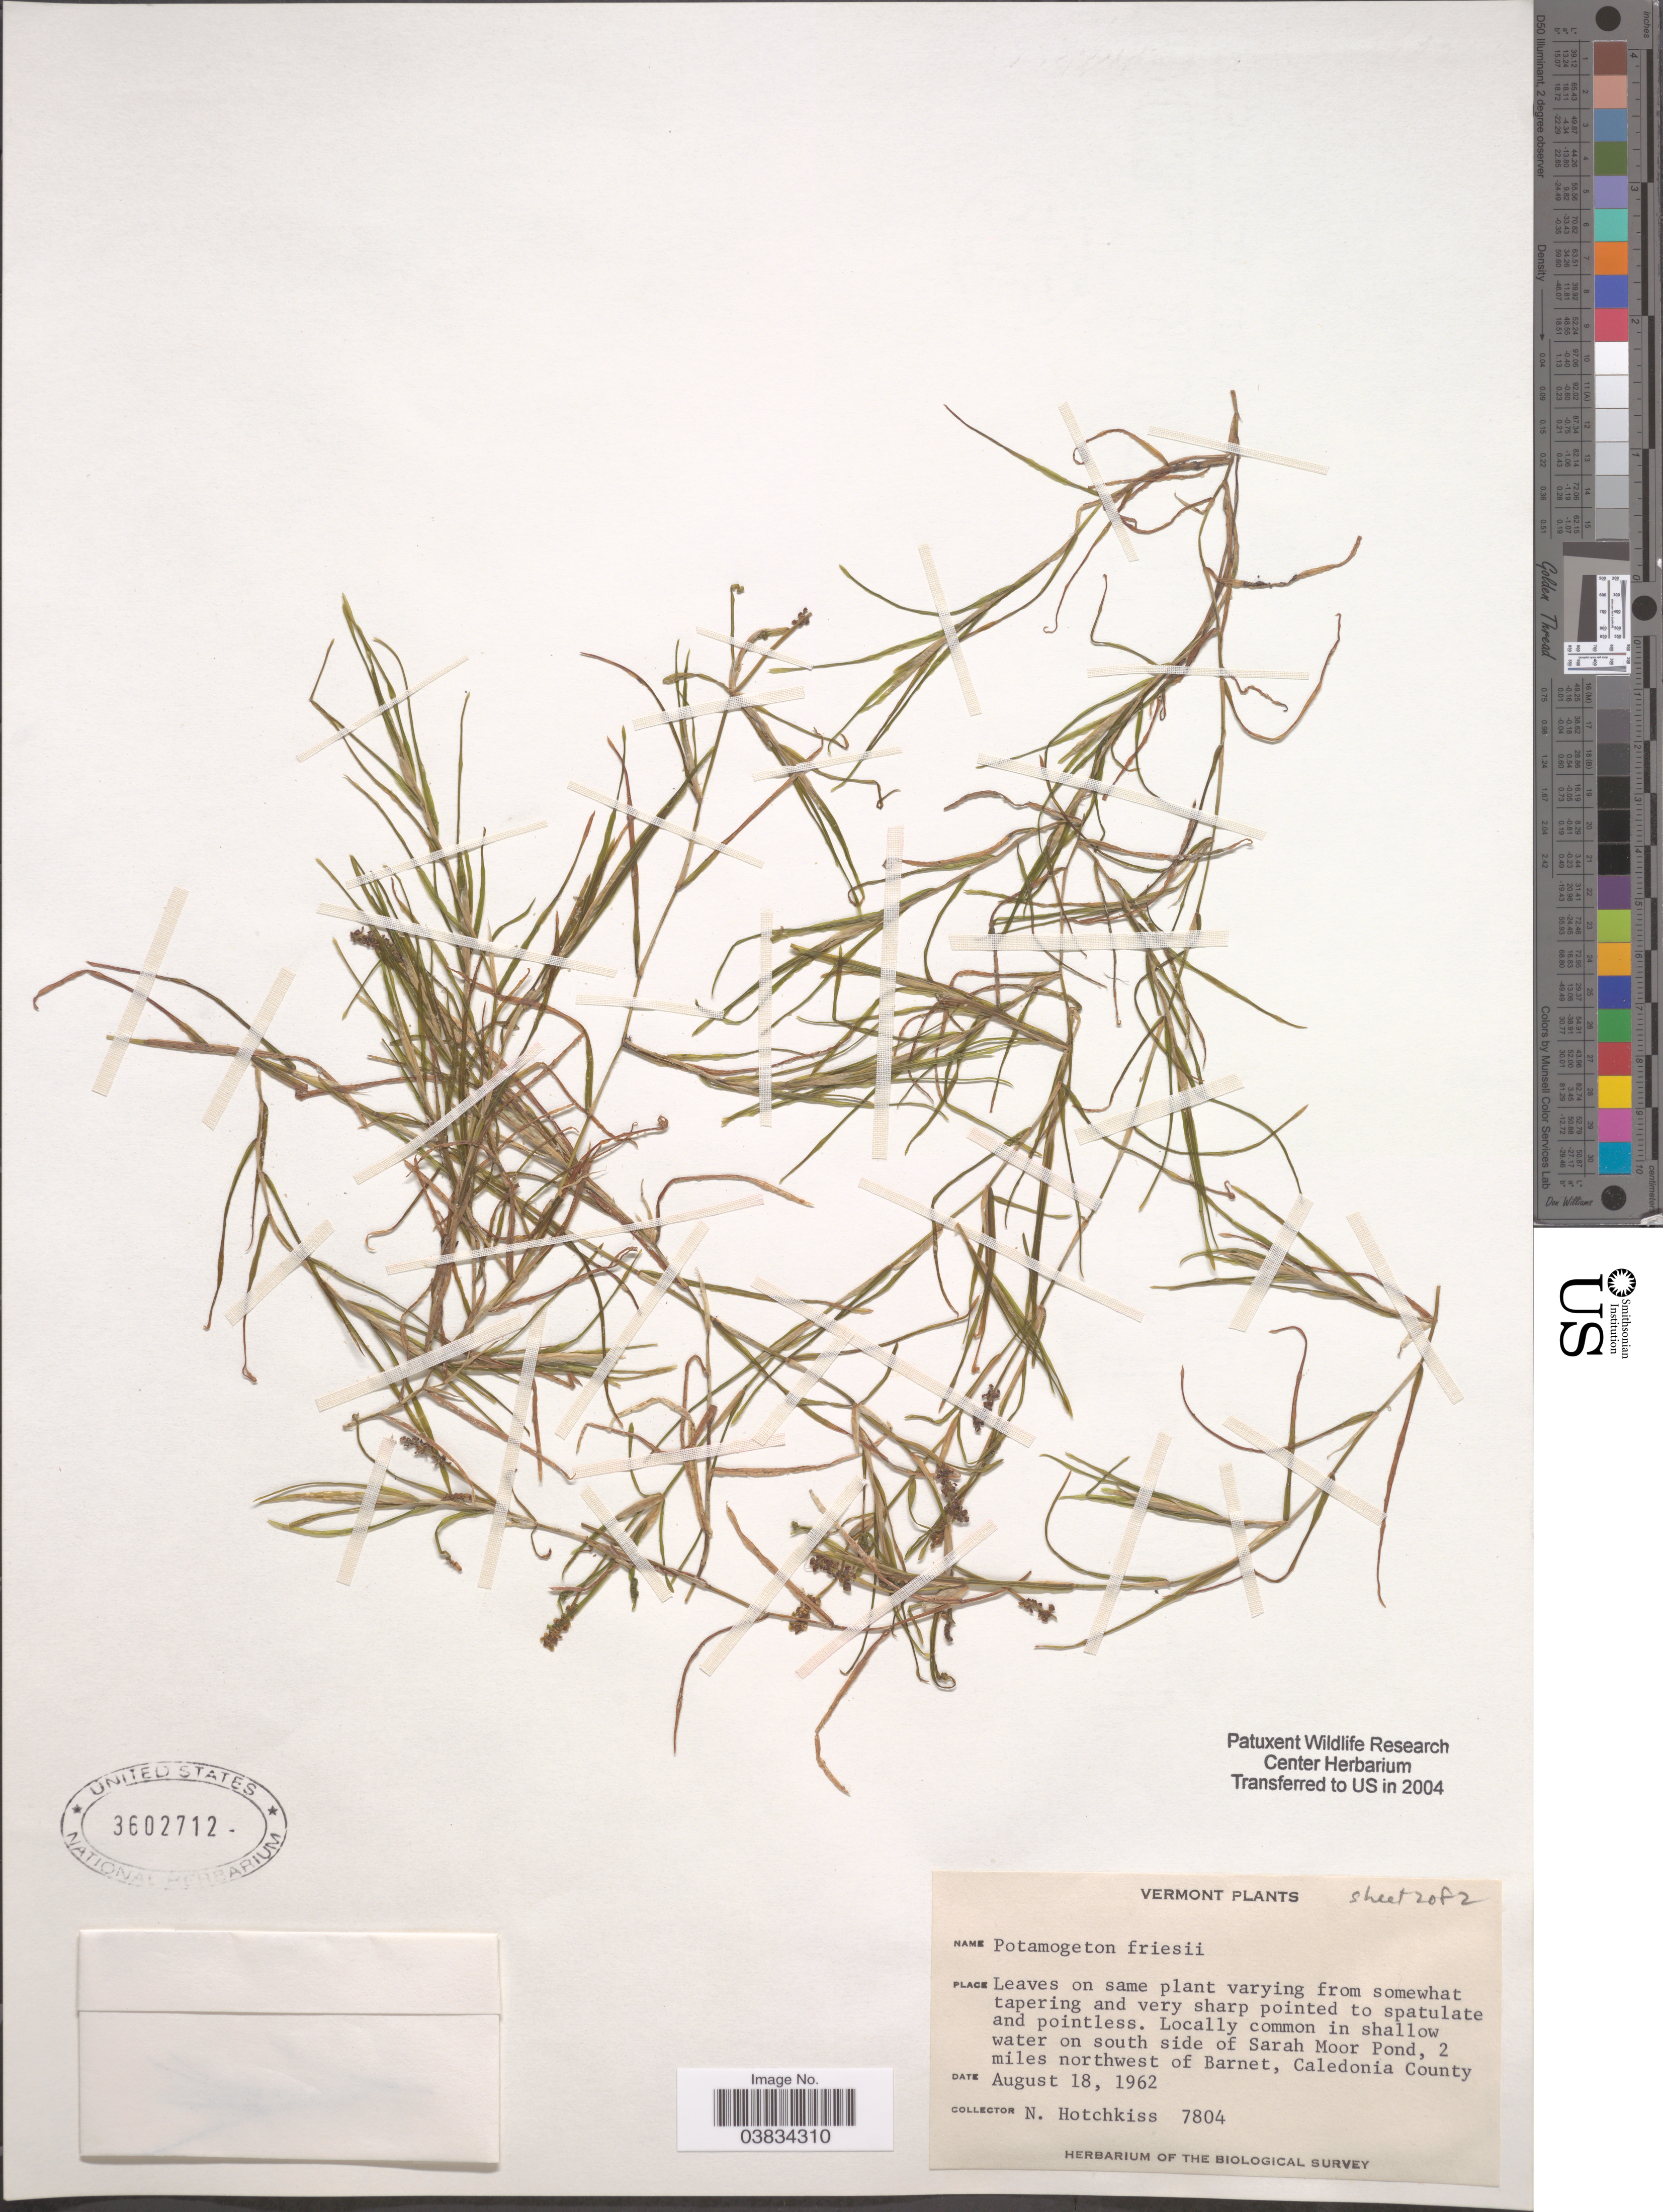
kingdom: Plantae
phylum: Tracheophyta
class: Liliopsida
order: Alismatales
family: Potamogetonaceae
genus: Potamogeton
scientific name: Potamogeton friesii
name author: Rupr.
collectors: N. Hotchkiss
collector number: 7804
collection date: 1962-08-18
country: United States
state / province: Vermont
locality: On south side of Sarah Moor Pond, 2 miles northwest of Barnet, Caledonia County.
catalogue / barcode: US 3602712